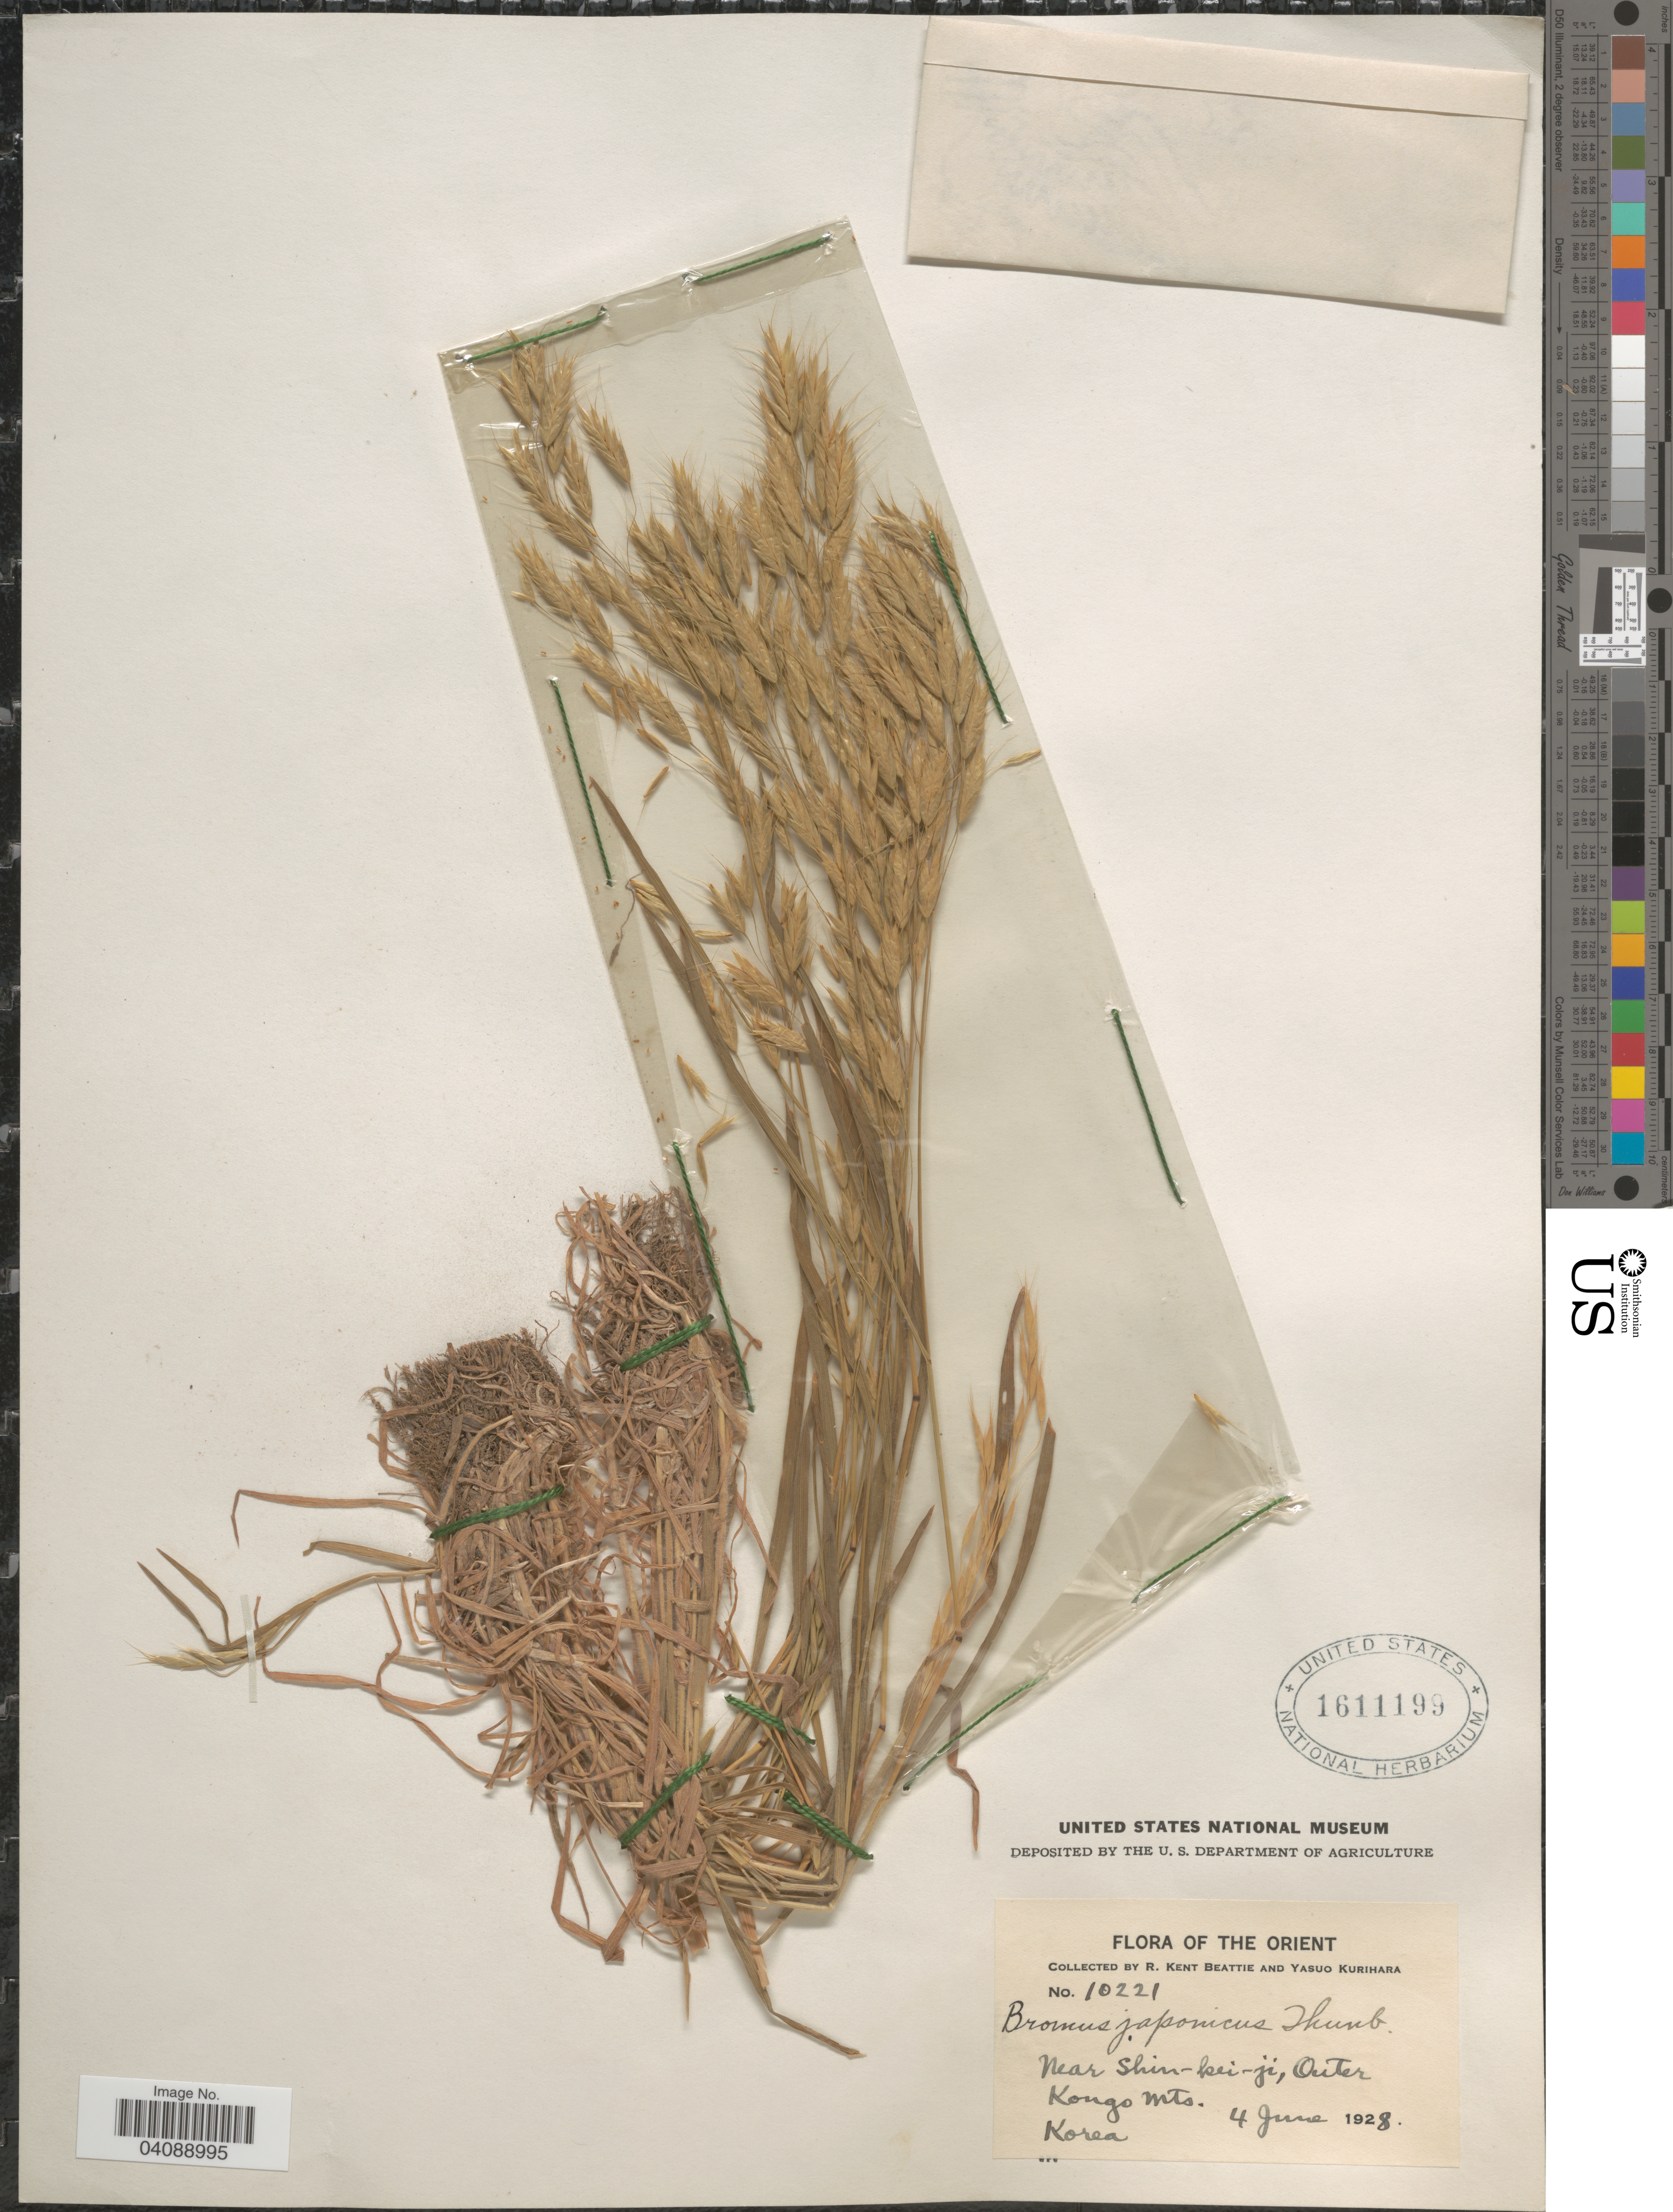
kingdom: Plantae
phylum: Tracheophyta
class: Liliopsida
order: Poales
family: Poaceae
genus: Bromus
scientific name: Bromus japonicus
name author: Houtt.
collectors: R. K. Beattie & Y. Kurihara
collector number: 10221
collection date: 1928-06-04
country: North Korea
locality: The Orient. Near Shin-kei-ji, Outer Kongo Mts.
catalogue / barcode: US 1611199